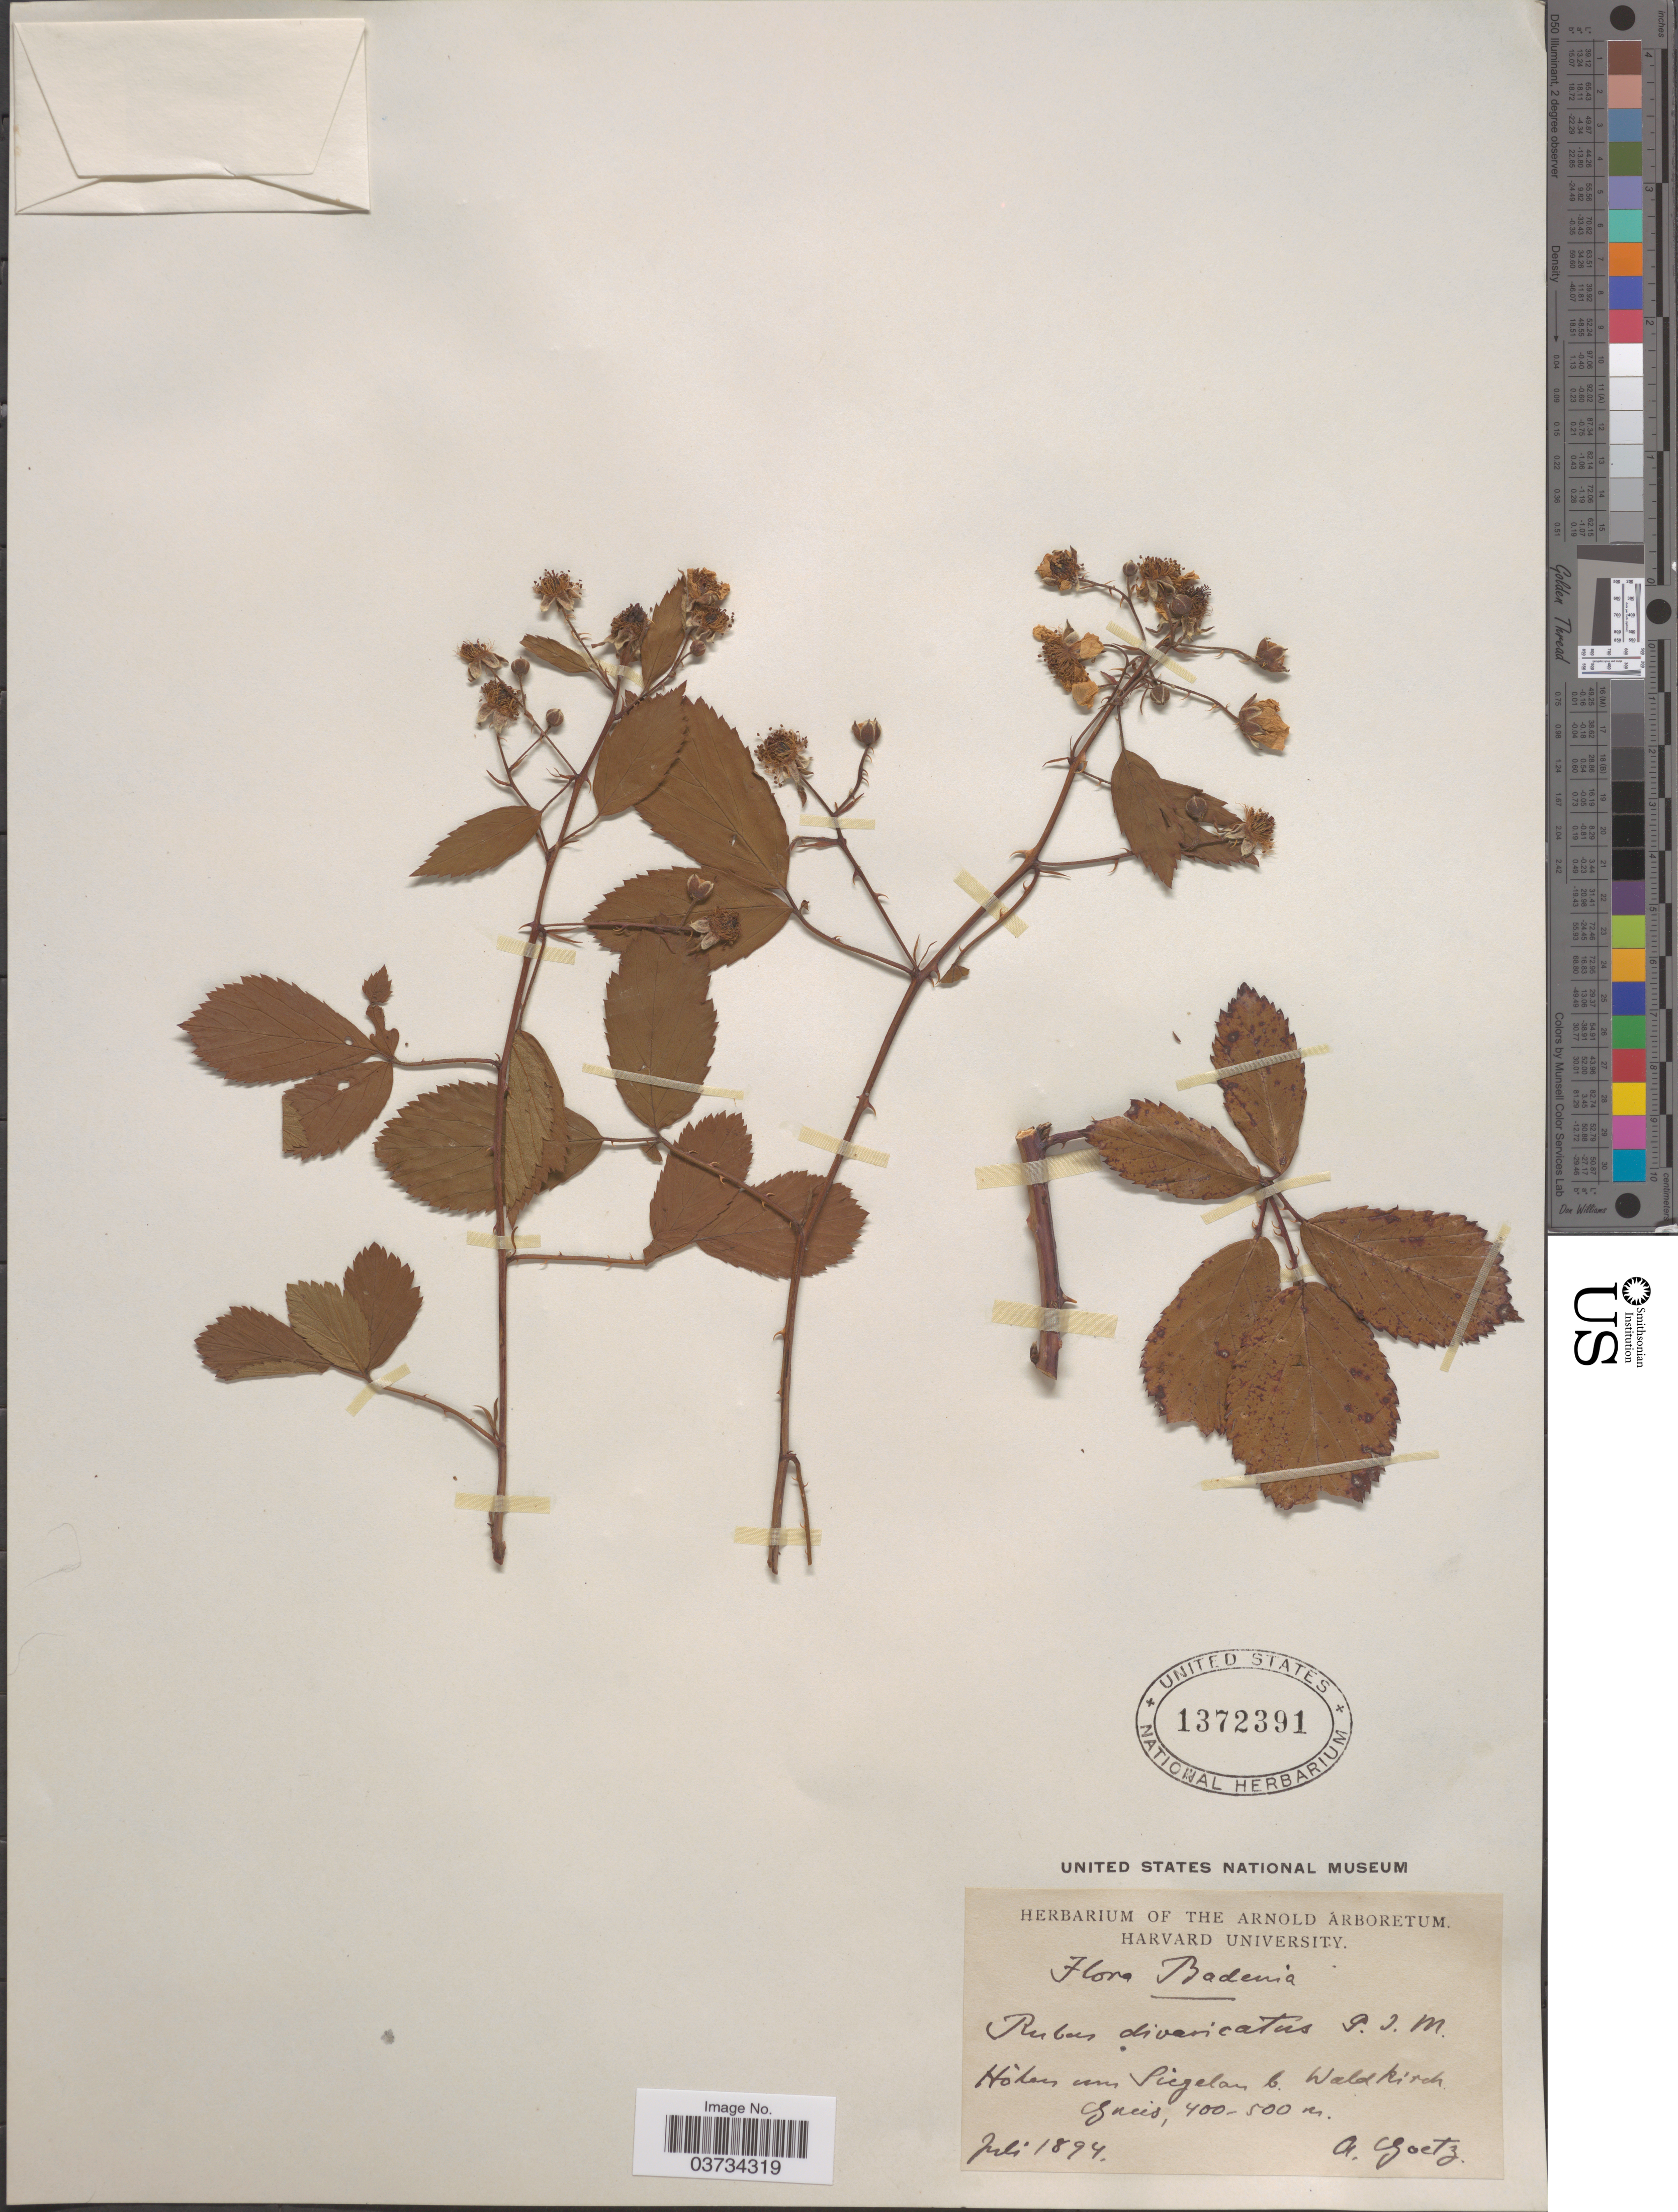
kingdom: Plantae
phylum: Tracheophyta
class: Magnoliopsida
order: Rosales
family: Rosaceae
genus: Rubus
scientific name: Rubus divaricatus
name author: P.J. Müll.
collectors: A. Goetz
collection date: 1894-07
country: Germany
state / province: Baden-Württemberg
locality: Badenia. Höhen um Siegelau b. Waldkirch. Gneis.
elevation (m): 400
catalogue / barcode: US 1372391